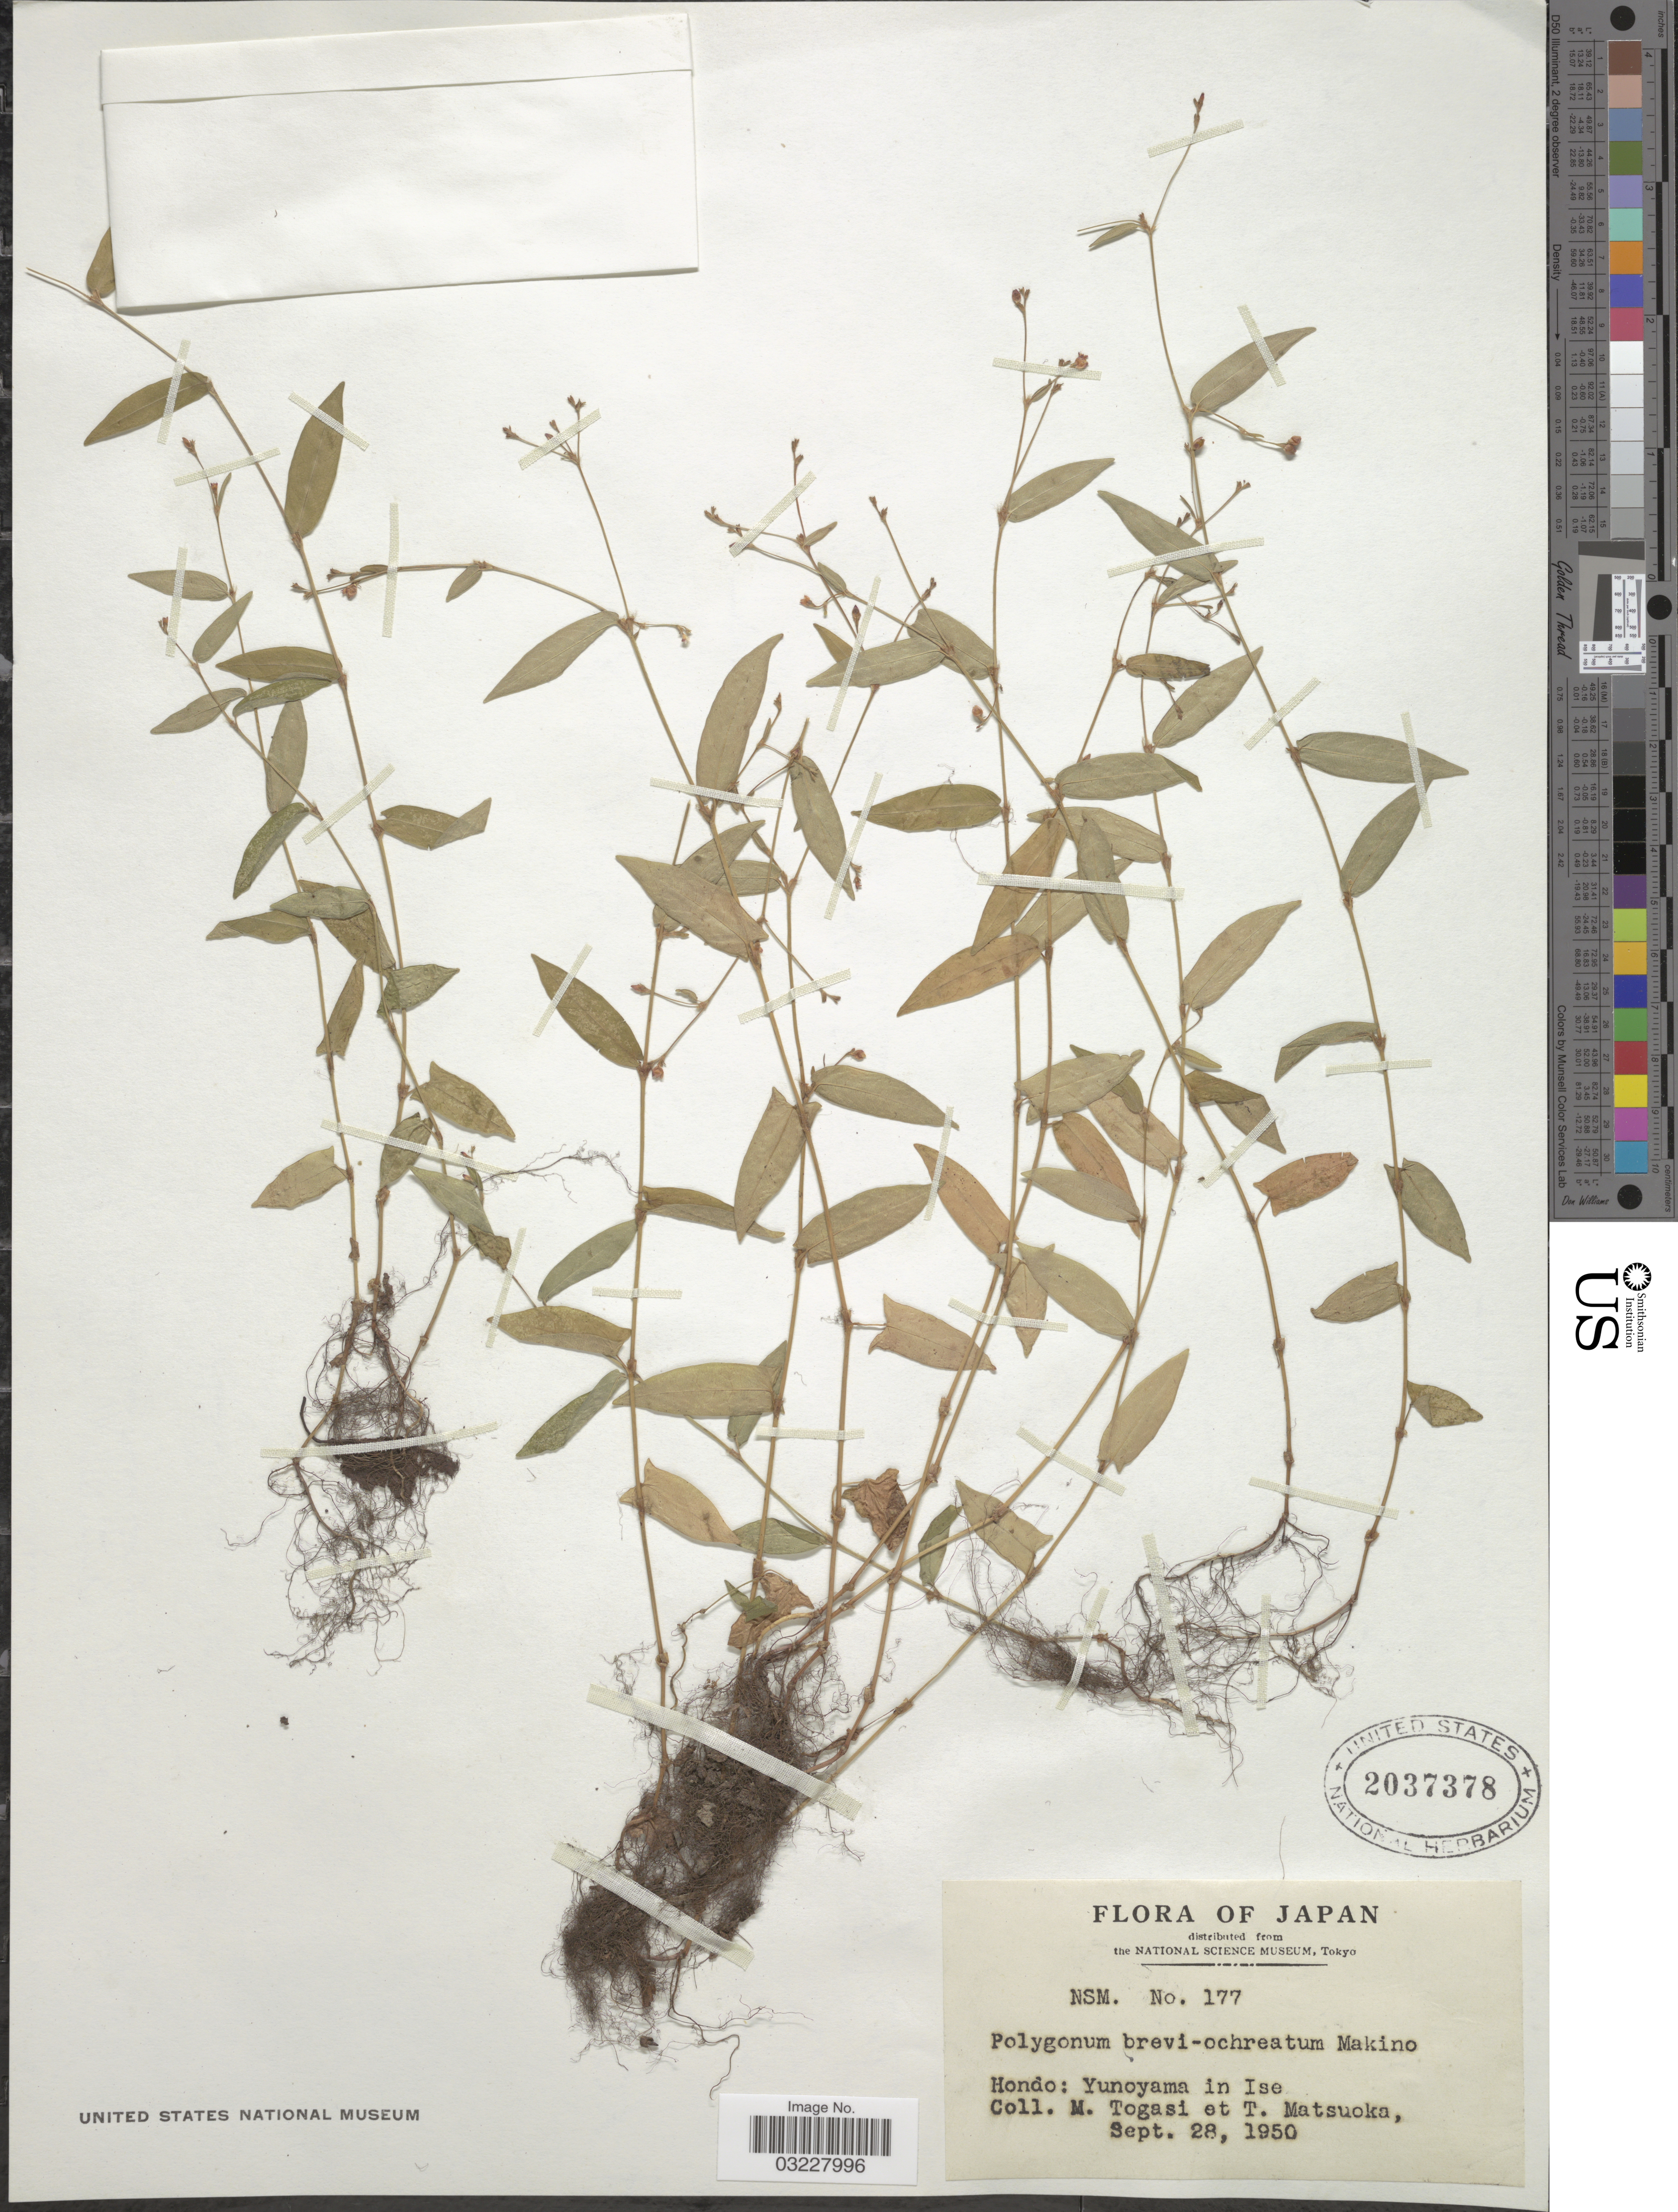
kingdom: Plantae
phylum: Tracheophyta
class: Magnoliopsida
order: Caryophyllales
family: Polygonaceae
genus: Persicaria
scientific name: Persicaria sp.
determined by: Atha, D. E.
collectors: M. Togasi & T. Matsuoka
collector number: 177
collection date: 1950-09-28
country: Japan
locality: Hondo: Yunoyama in Ise.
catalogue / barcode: US 2037378